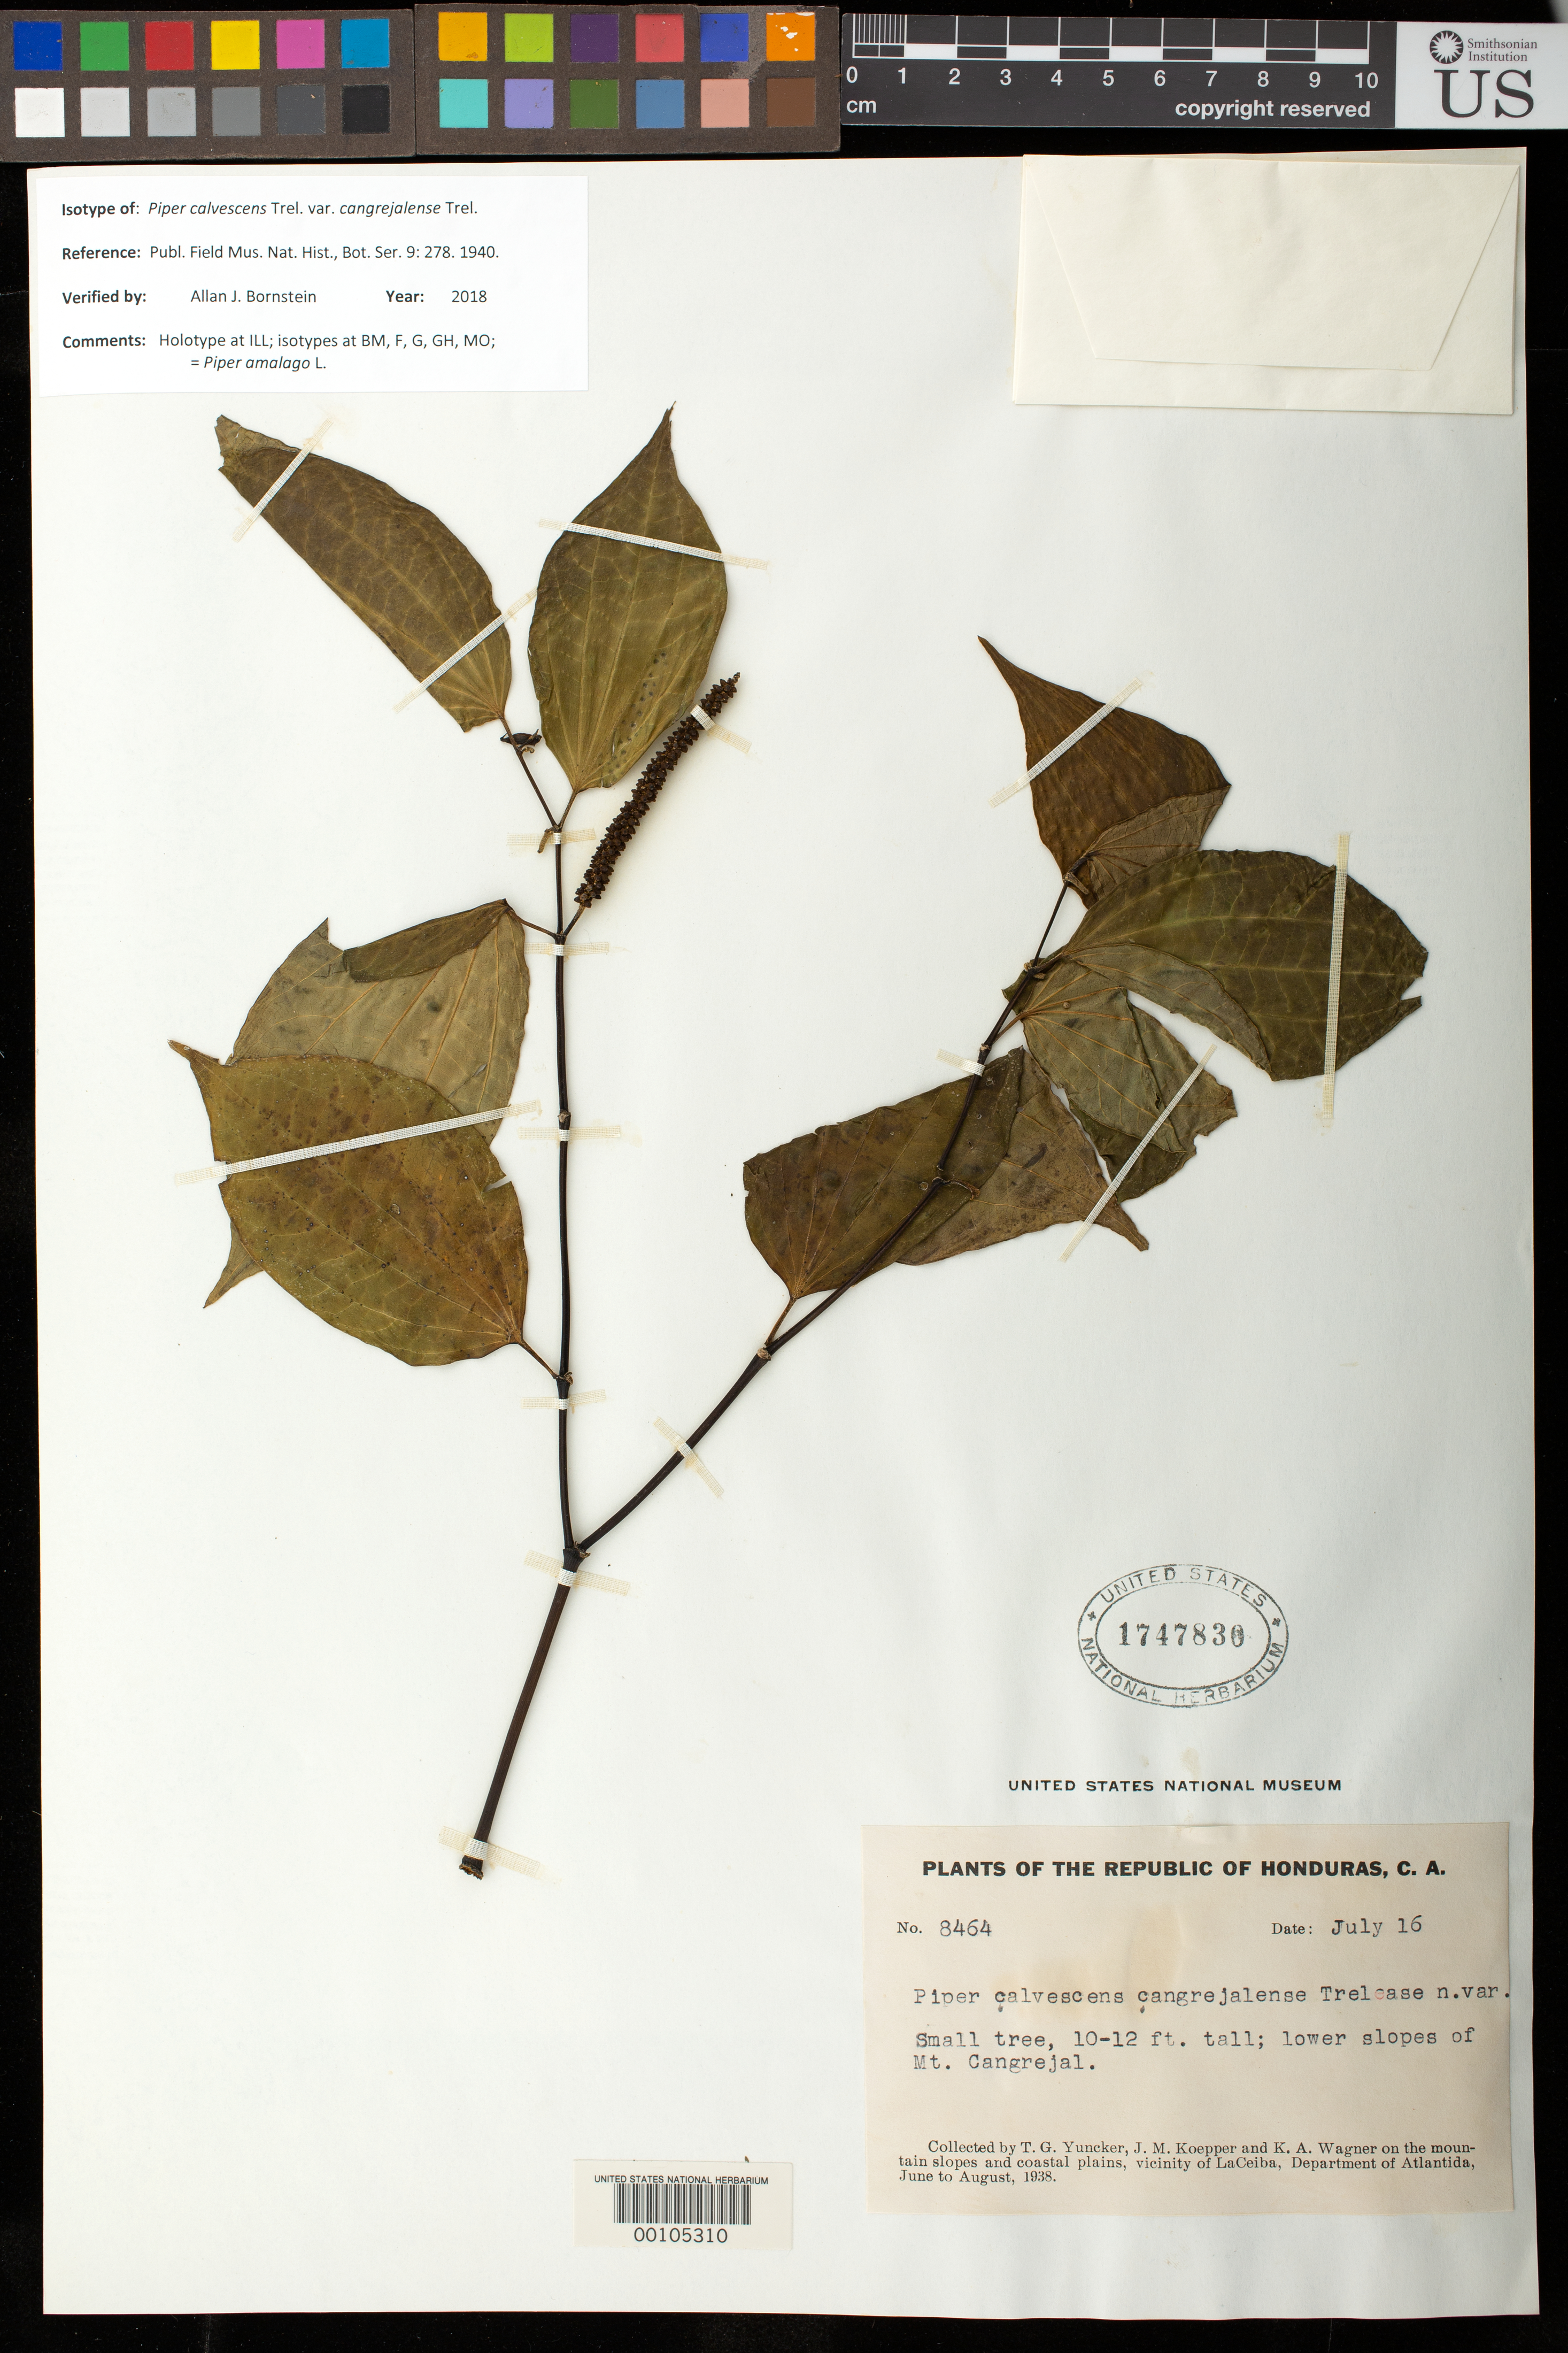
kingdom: Plantae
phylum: Tracheophyta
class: Magnoliopsida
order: Piperales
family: Piperaceae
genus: Piper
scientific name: Piper calvescens var. cangrejalense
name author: Trel.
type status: Isotype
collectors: T. G. Yuncker, J. M. Koepper & K. A. Wagner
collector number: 8464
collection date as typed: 16 Jul 1938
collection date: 1938-07-16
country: Honduras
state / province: Atlántida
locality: La Ceiba, Mt. Cangrejal.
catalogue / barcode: US 1747830